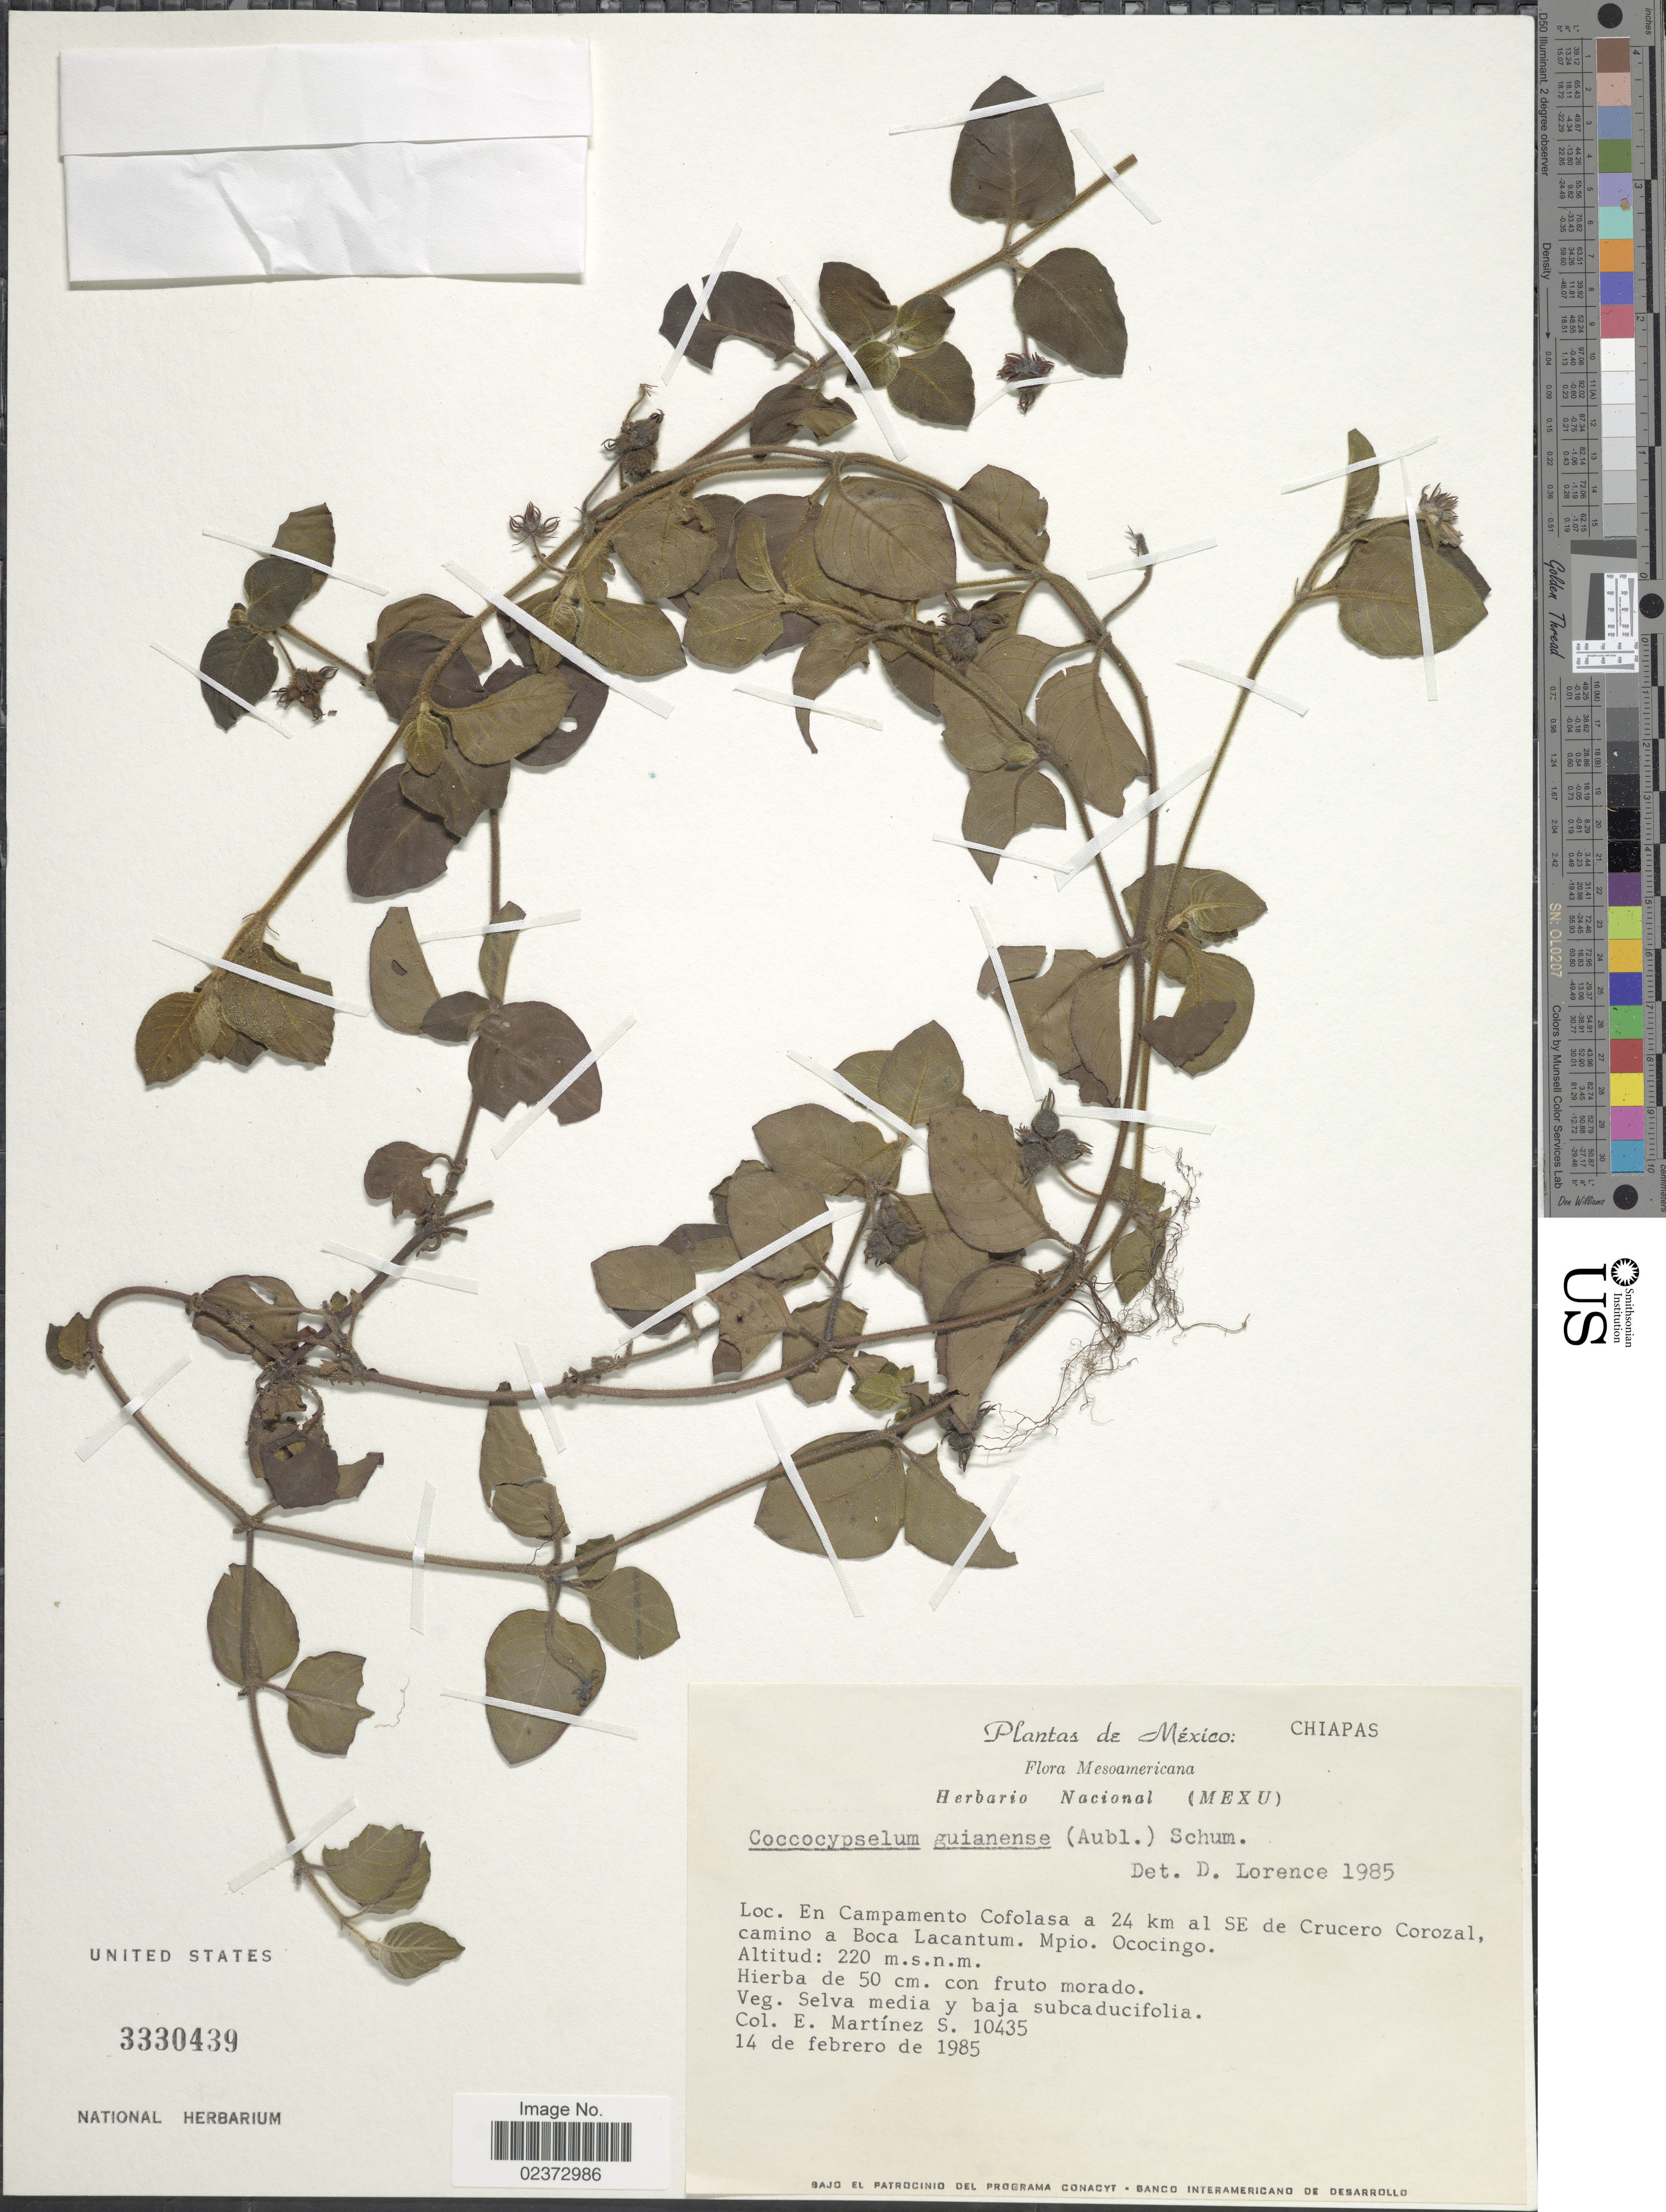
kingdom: Plantae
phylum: Tracheophyta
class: Magnoliopsida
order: Gentianales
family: Rubiaceae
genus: Coccocypselum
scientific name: Coccocypselum guianense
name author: (Aubl.) K. Schum.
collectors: E. M. Martínez S.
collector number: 10435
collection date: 1985-02-14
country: Mexico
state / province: Chiapas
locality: En Campamento Cofolasa a 24 km al SE de Crucero Corozal, camino a Boca Lacantum, Mpio. Ococingo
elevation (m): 220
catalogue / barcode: US 3330439